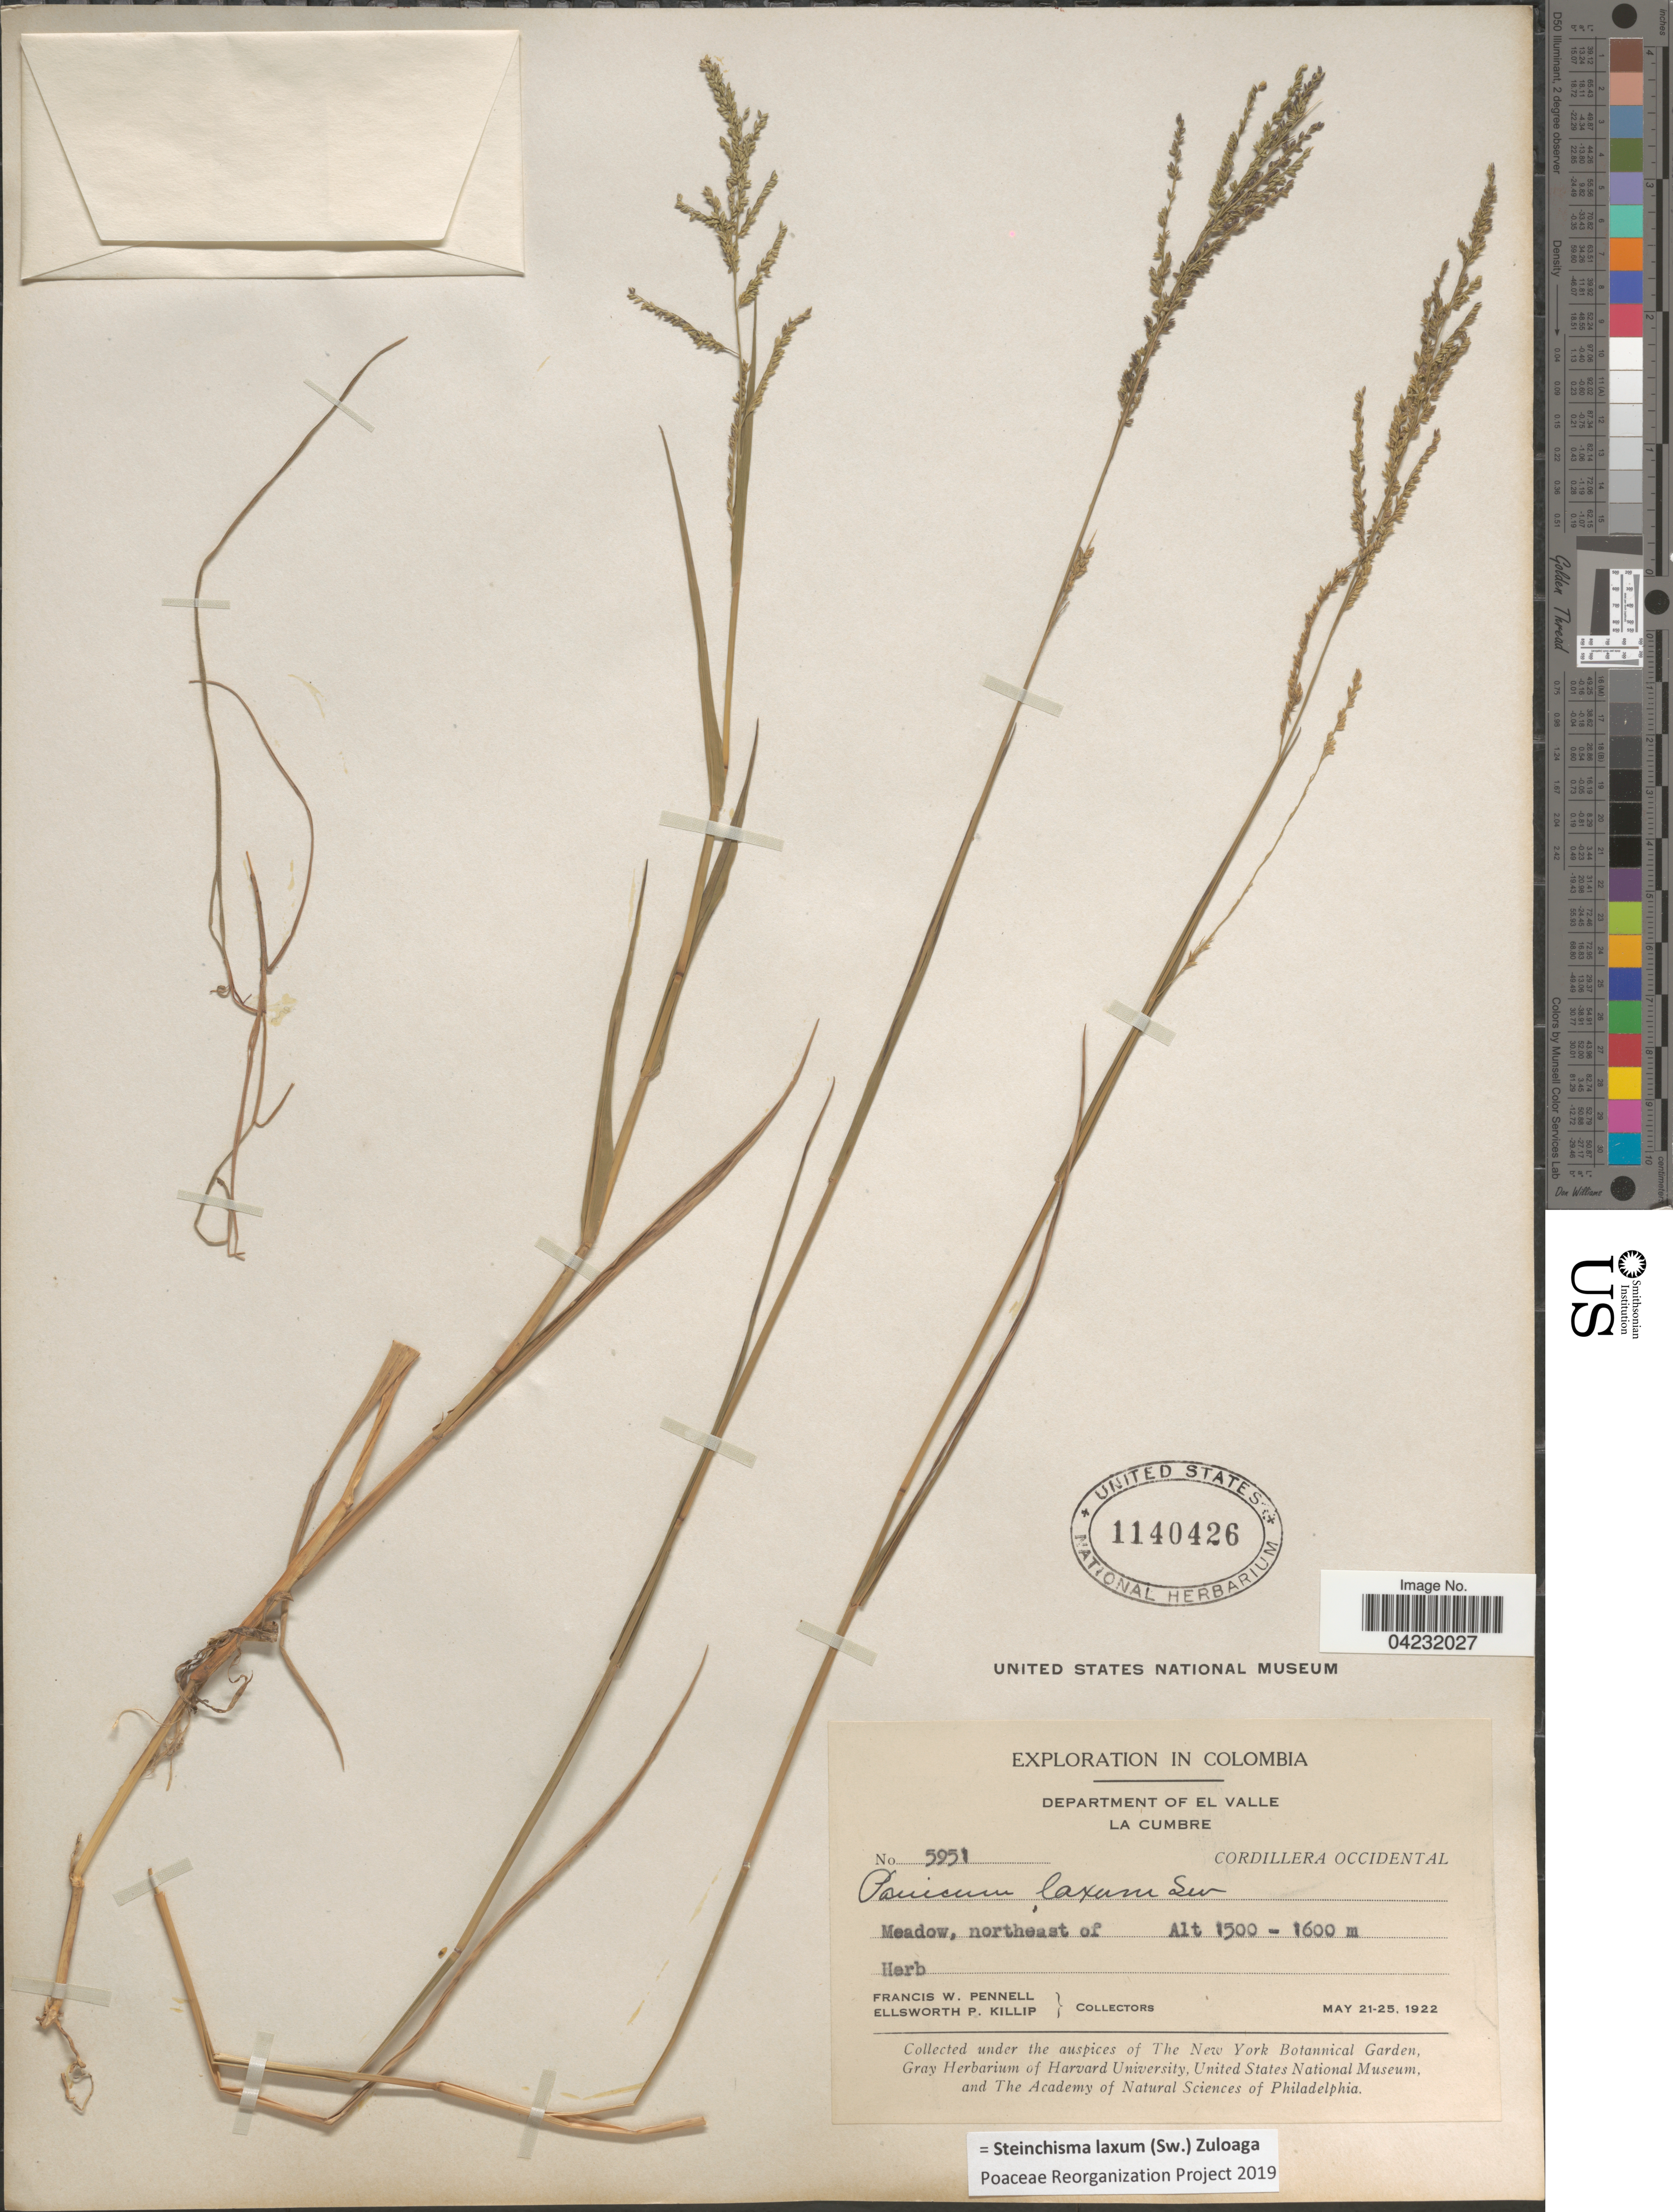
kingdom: Plantae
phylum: Tracheophyta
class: Liliopsida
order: Poales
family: Poaceae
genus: Steinchisma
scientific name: Steinchisma laxum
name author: (Sw.) Zuloaga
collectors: F. W. Pennell & E. P. Killip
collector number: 5951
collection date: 1922-05-21/1922-05-25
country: Colombia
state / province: Valle del Cauca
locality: Exploration In Colombia. Department Of El Valle. La Cumbre. Cordillera Occidental. Meadow, northeast of Herb.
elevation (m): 1500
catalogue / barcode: US 1140426